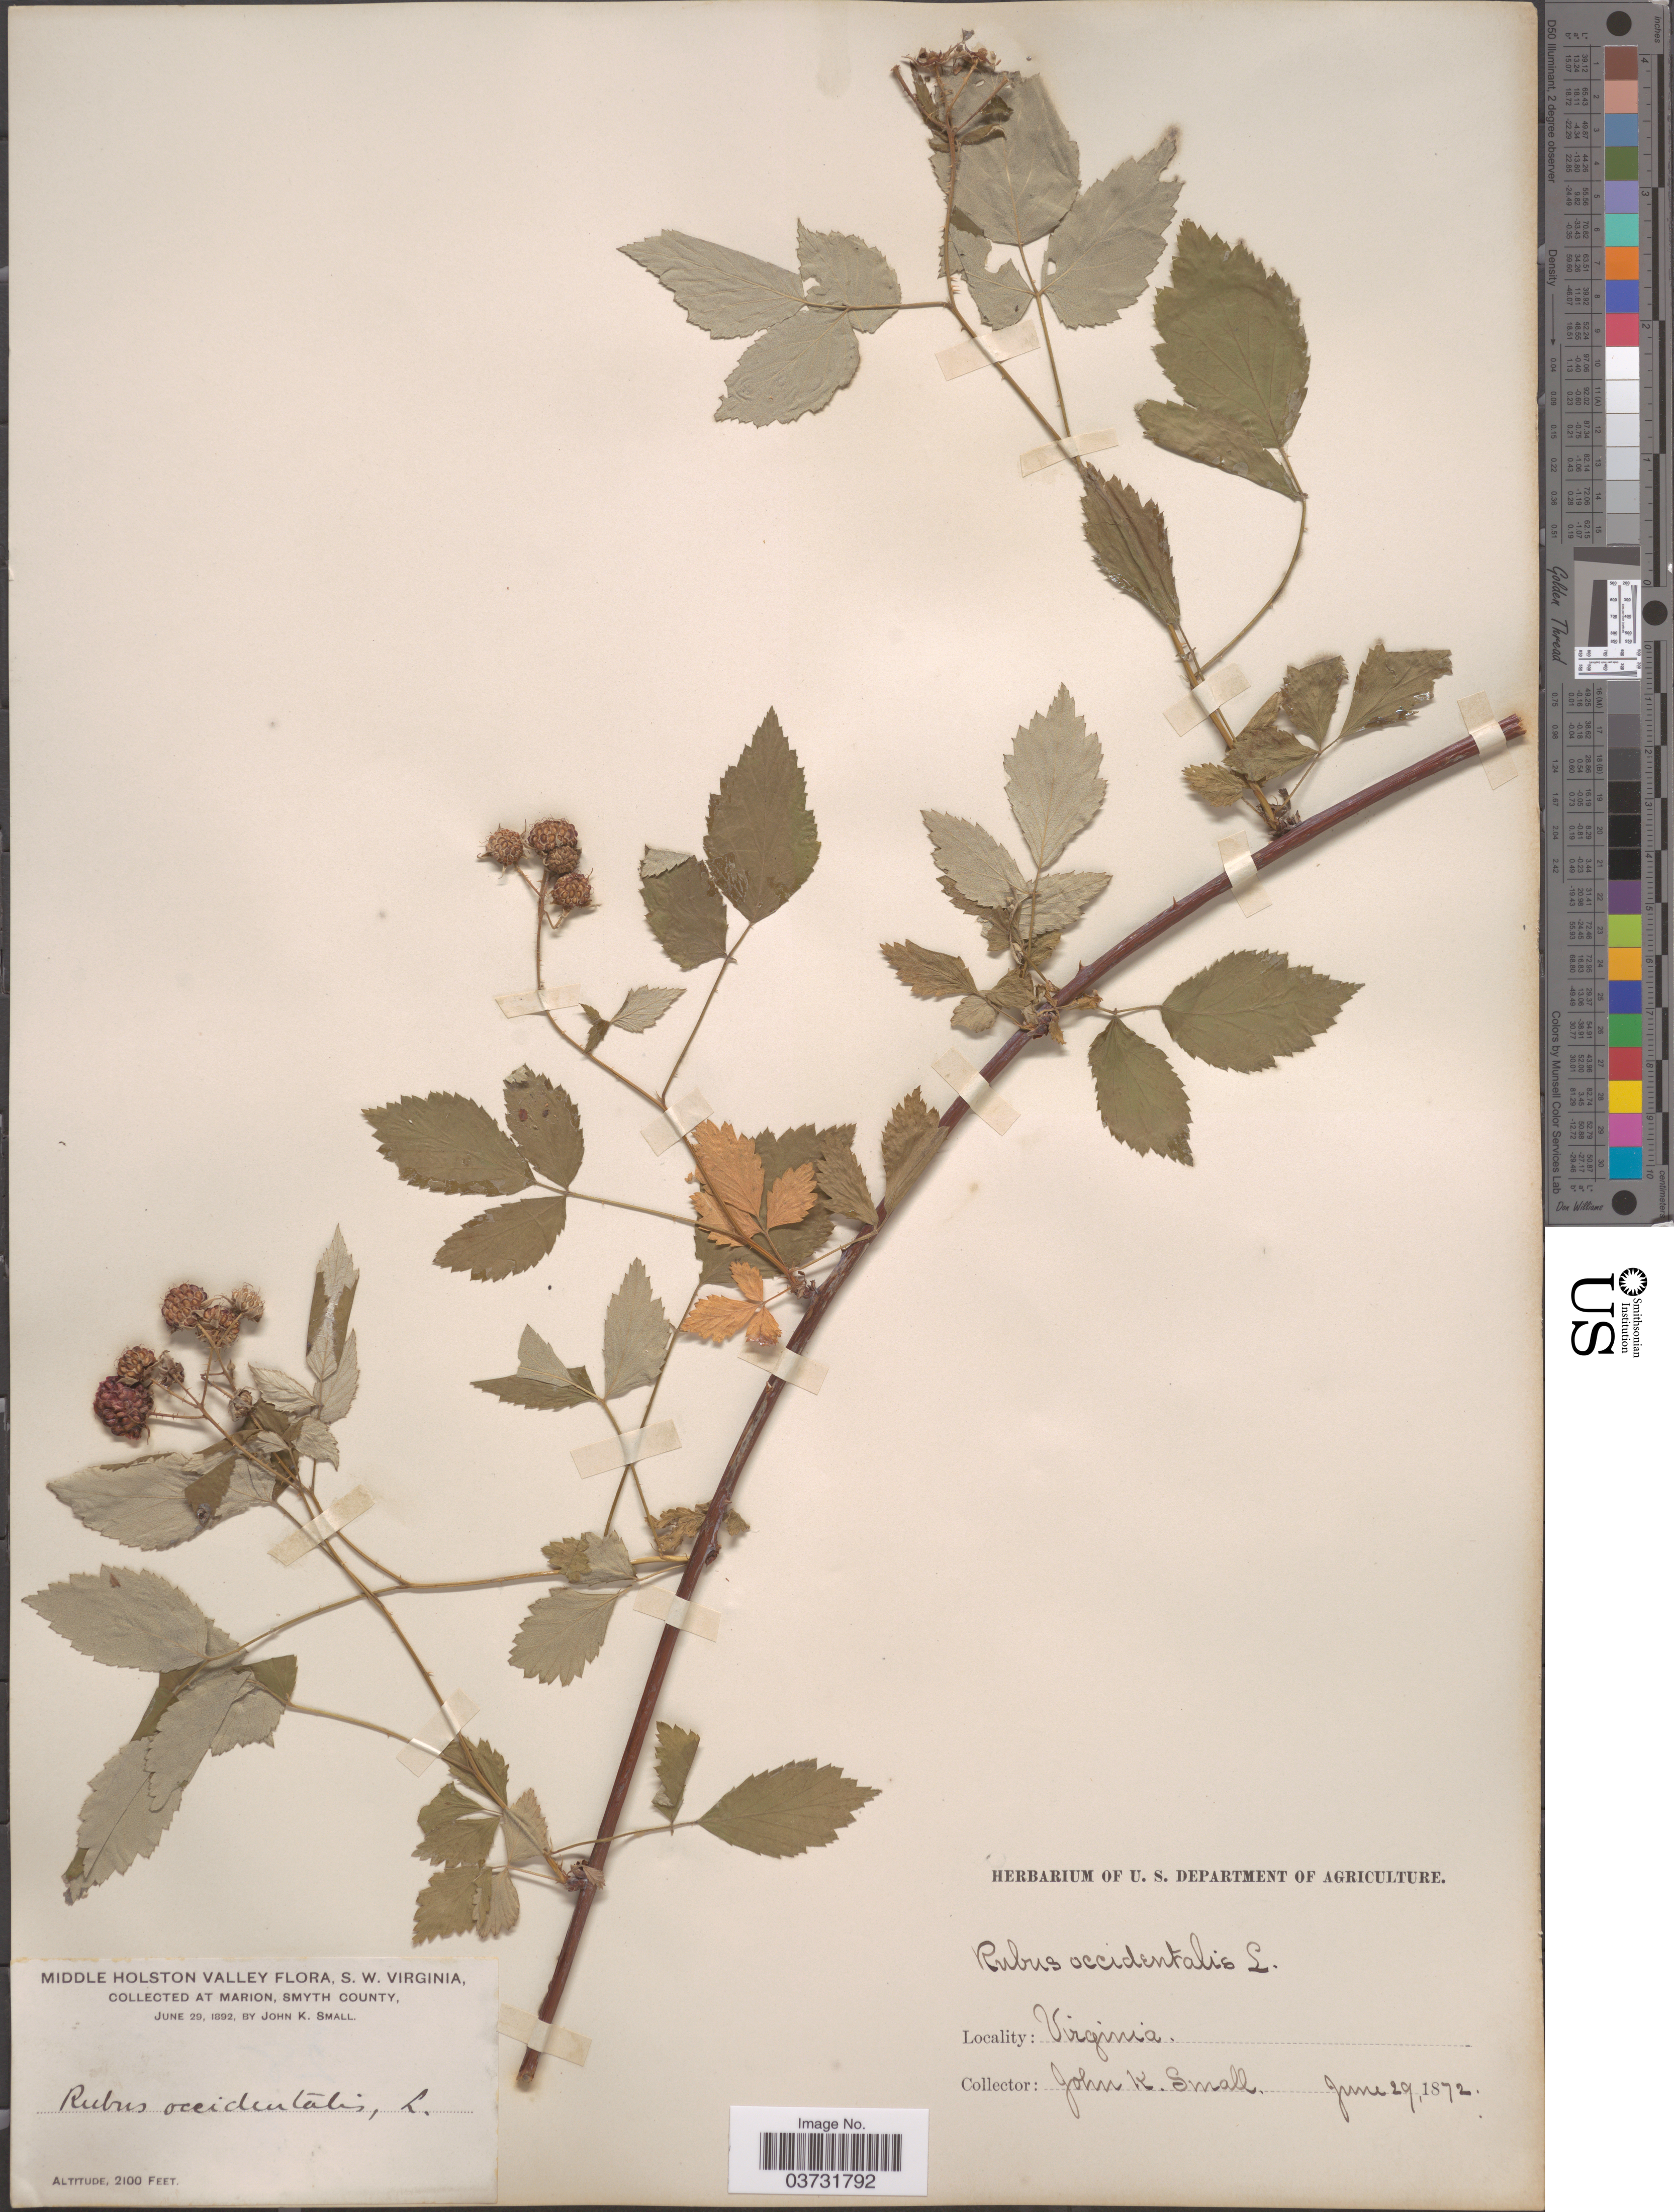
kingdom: Plantae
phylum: Tracheophyta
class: Magnoliopsida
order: Rosales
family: Rosaceae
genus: Rubus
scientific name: Rubus occidentalis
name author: L.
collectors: J. K. Small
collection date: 1872-06-29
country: United States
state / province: Virginia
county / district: Smyth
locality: Middle Holston valley. S. W. Virginia. Marion, Smyth County.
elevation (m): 640